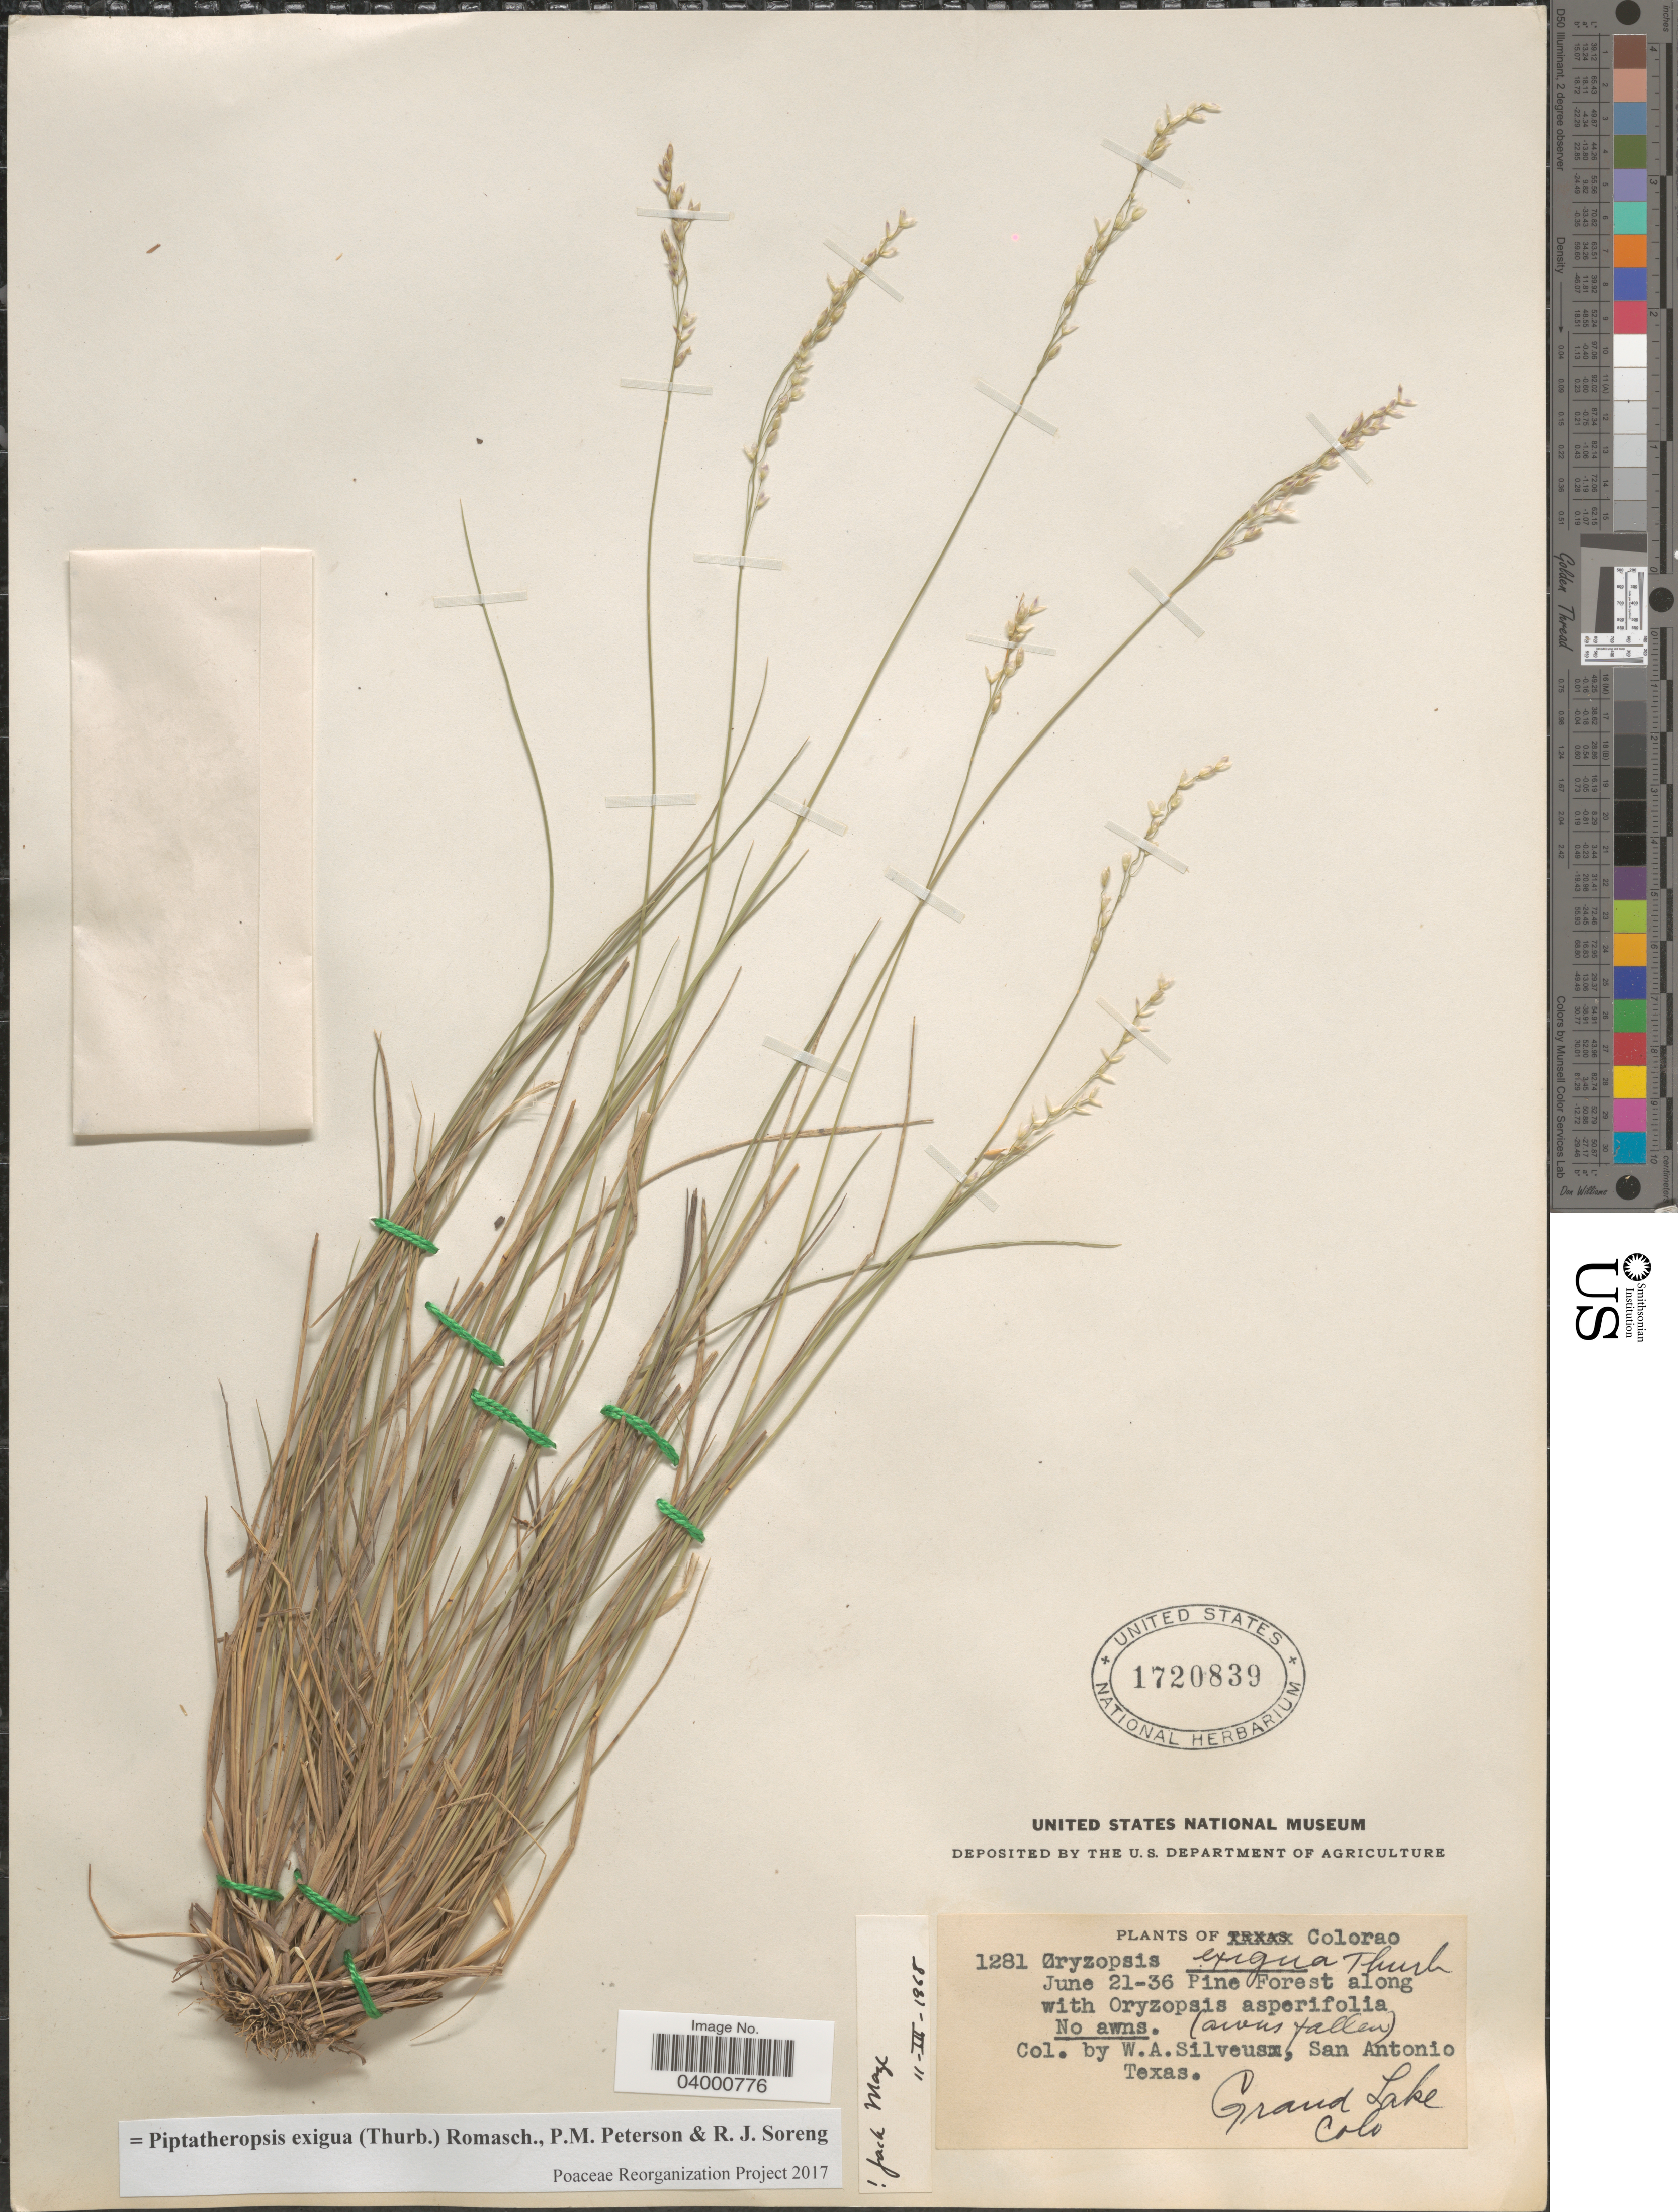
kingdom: Plantae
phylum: Tracheophyta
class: Liliopsida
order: Poales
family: Poaceae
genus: Piptatheropsis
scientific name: Piptatheropsis exigua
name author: (Thurb.) Romasch. et al.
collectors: W. Silveus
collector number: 1281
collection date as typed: Transcribed d/m/y: 21/6/36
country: United States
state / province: Colorado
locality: Pine Forest along with Oryzopsis asperifolia [unsure placement] San Antonio, Texas [unsure placement] Grand Lake.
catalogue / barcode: US 1720839